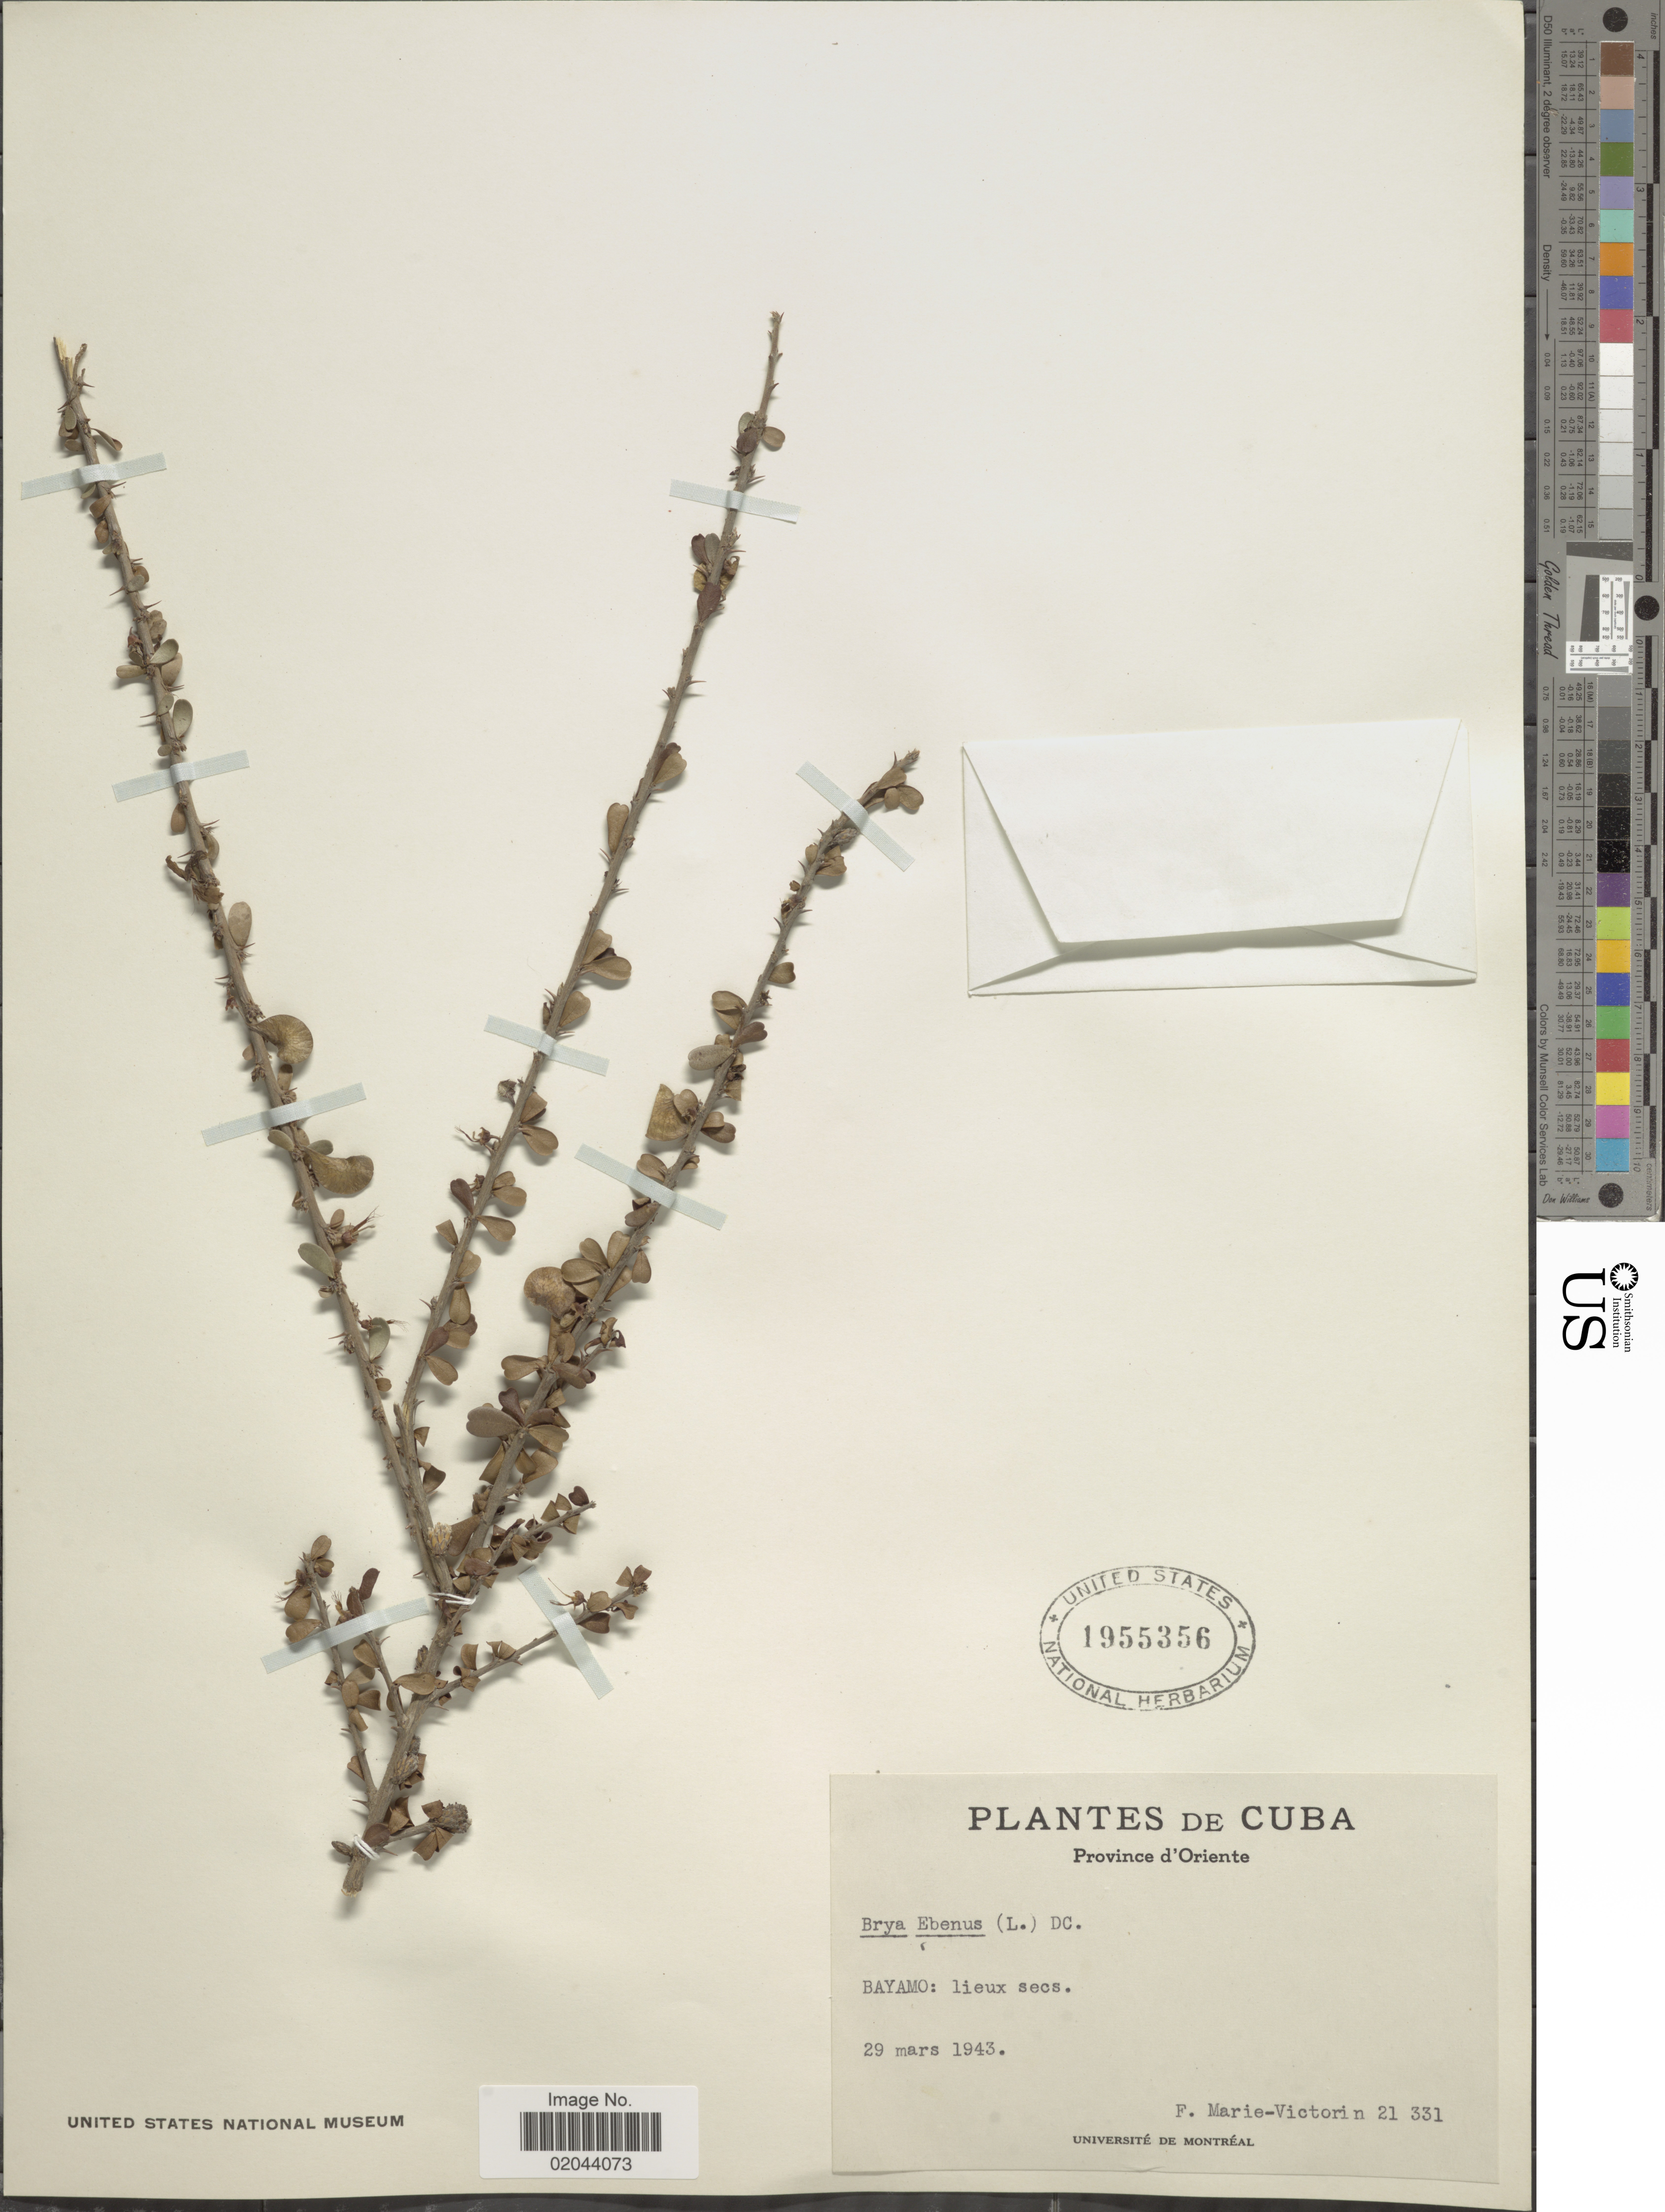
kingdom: Plantae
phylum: Tracheophyta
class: Magnoliopsida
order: Fabales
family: Fabaceae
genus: Brya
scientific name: Brya ebenus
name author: (L.) DC.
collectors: F. Marie-Victorin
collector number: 21331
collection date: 1943-03-29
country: Cuba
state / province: Oriente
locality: Province d'Oriente, Bayamo: lieux secs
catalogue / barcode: US 1955356